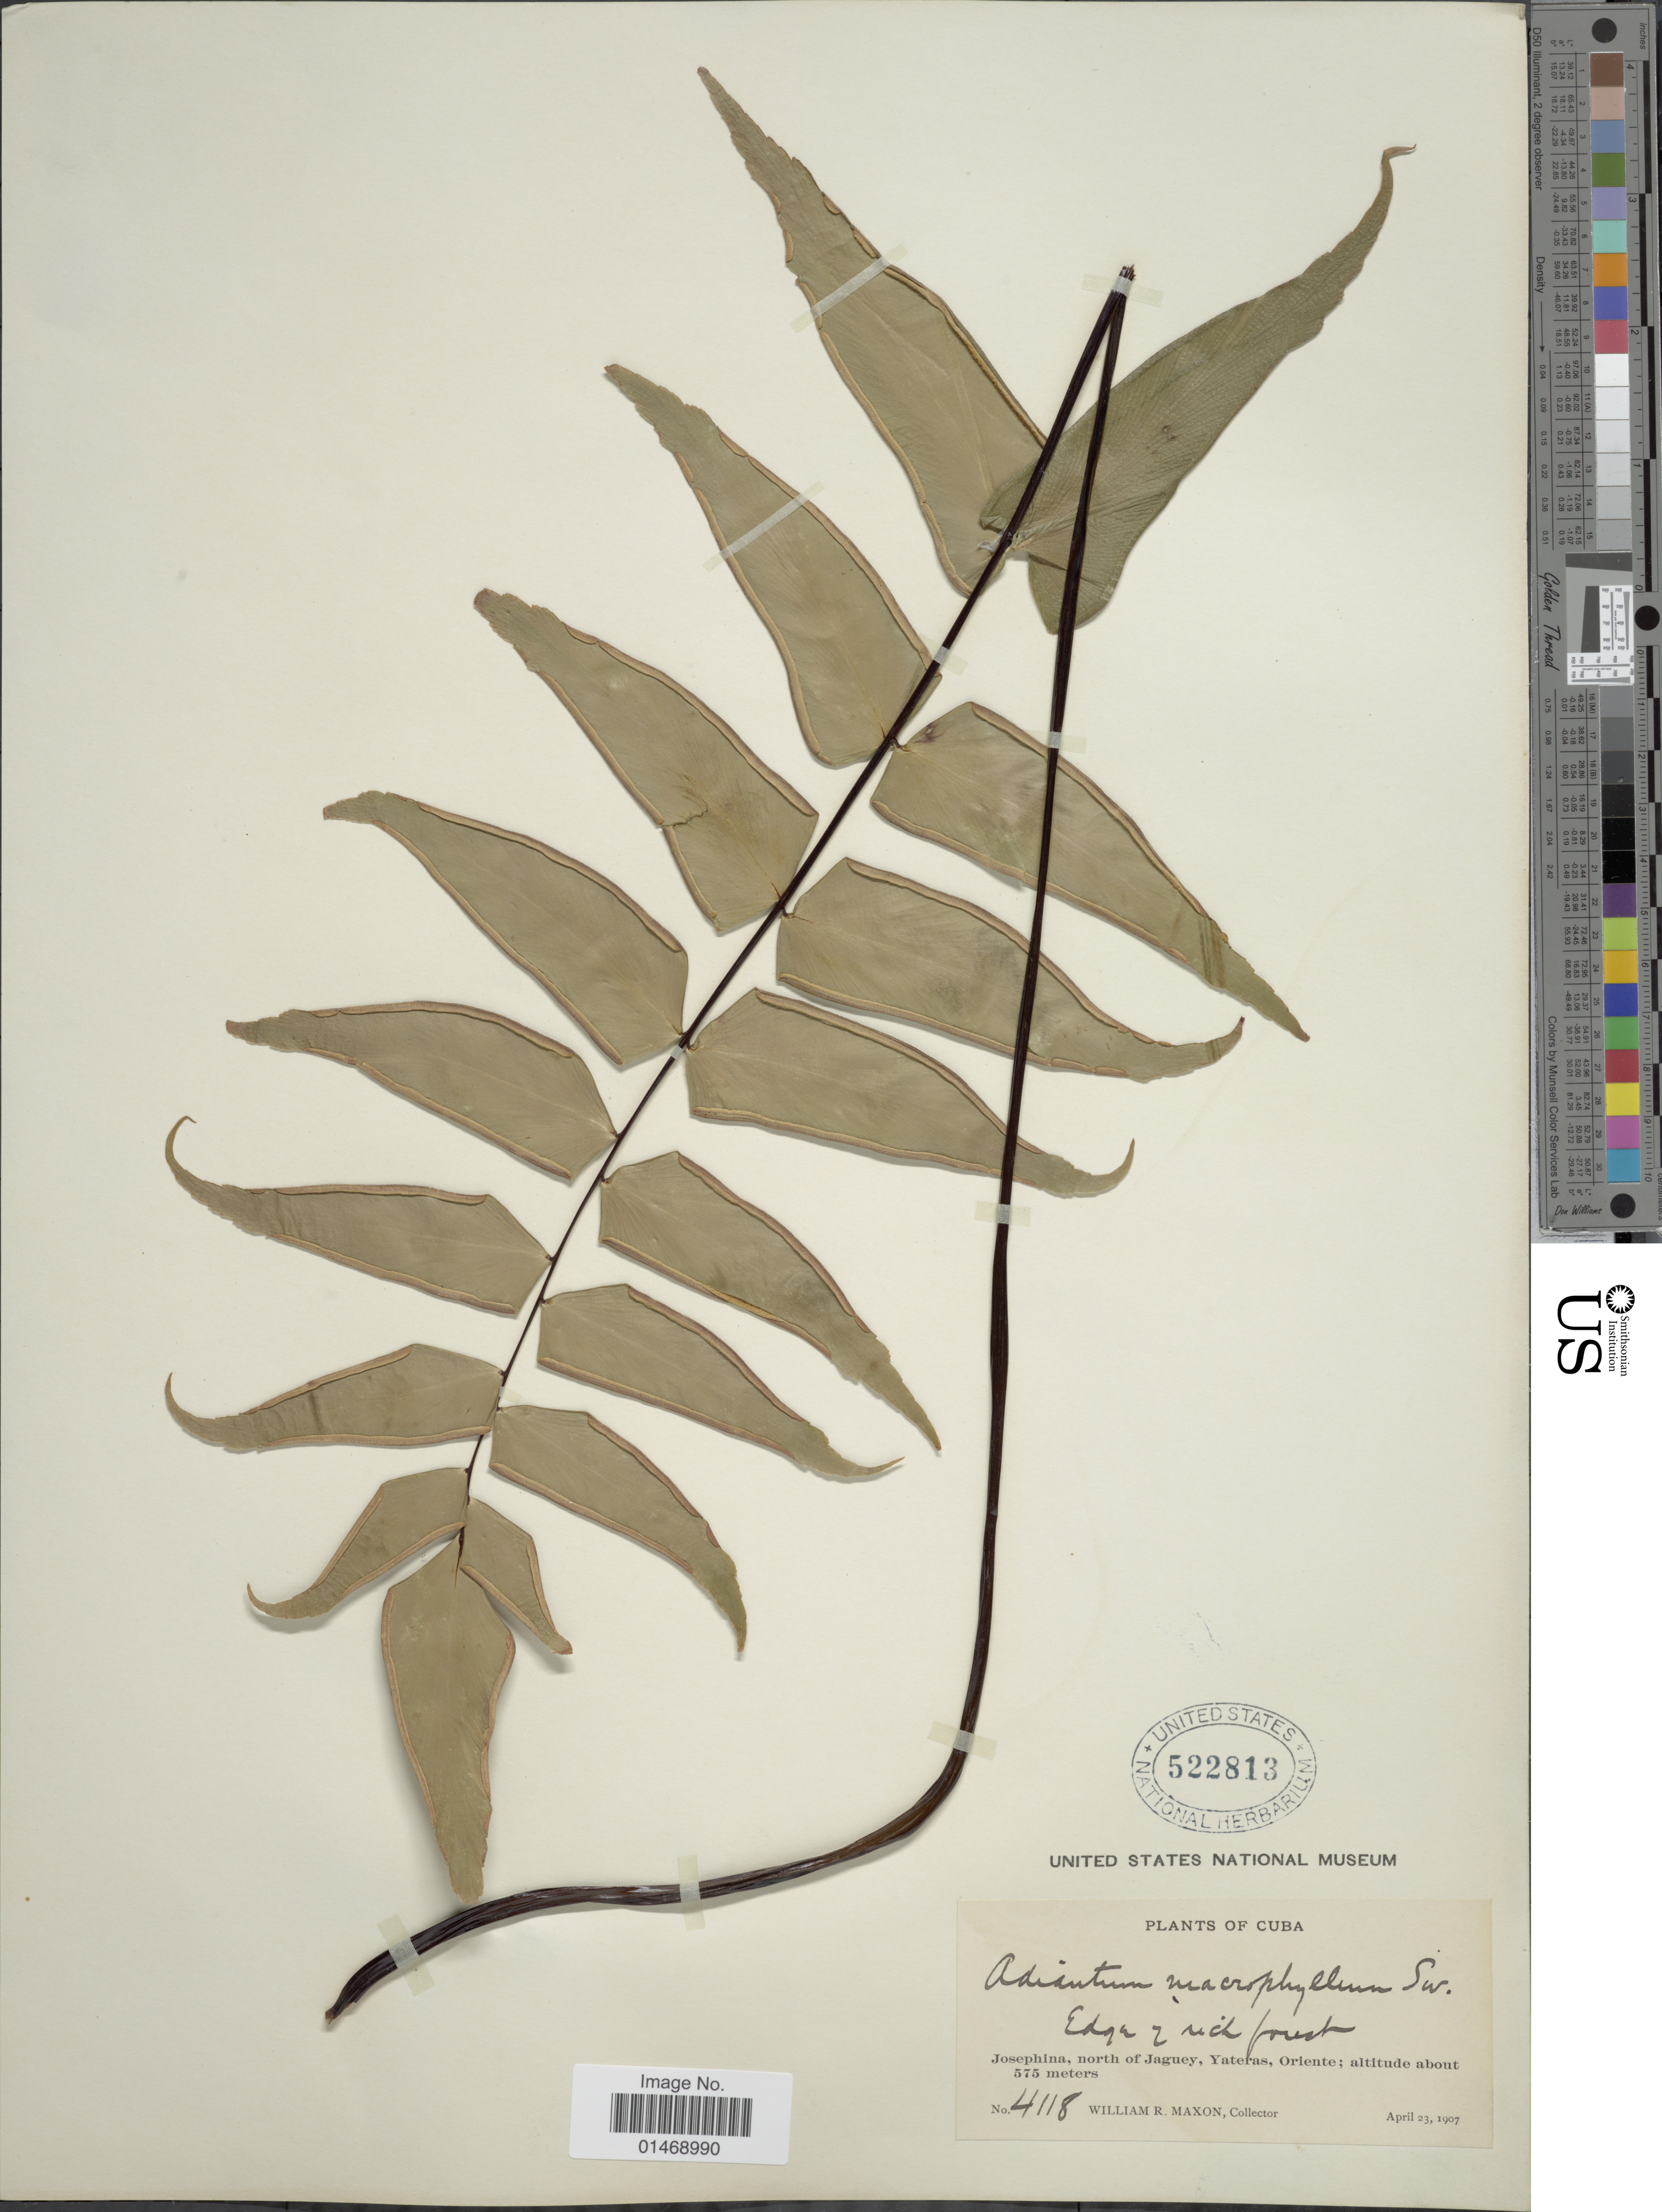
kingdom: Plantae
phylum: Tracheophyta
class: Polypodiopsida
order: Polypodiales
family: Pteridaceae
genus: Adiantum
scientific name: Adiantum macrophyllum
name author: Sw.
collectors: W. R. Maxon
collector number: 4118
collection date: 1907-04-23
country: Cuba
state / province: Oriente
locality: Josephina, north of Jaguey, Yateras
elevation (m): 575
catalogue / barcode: US 522813